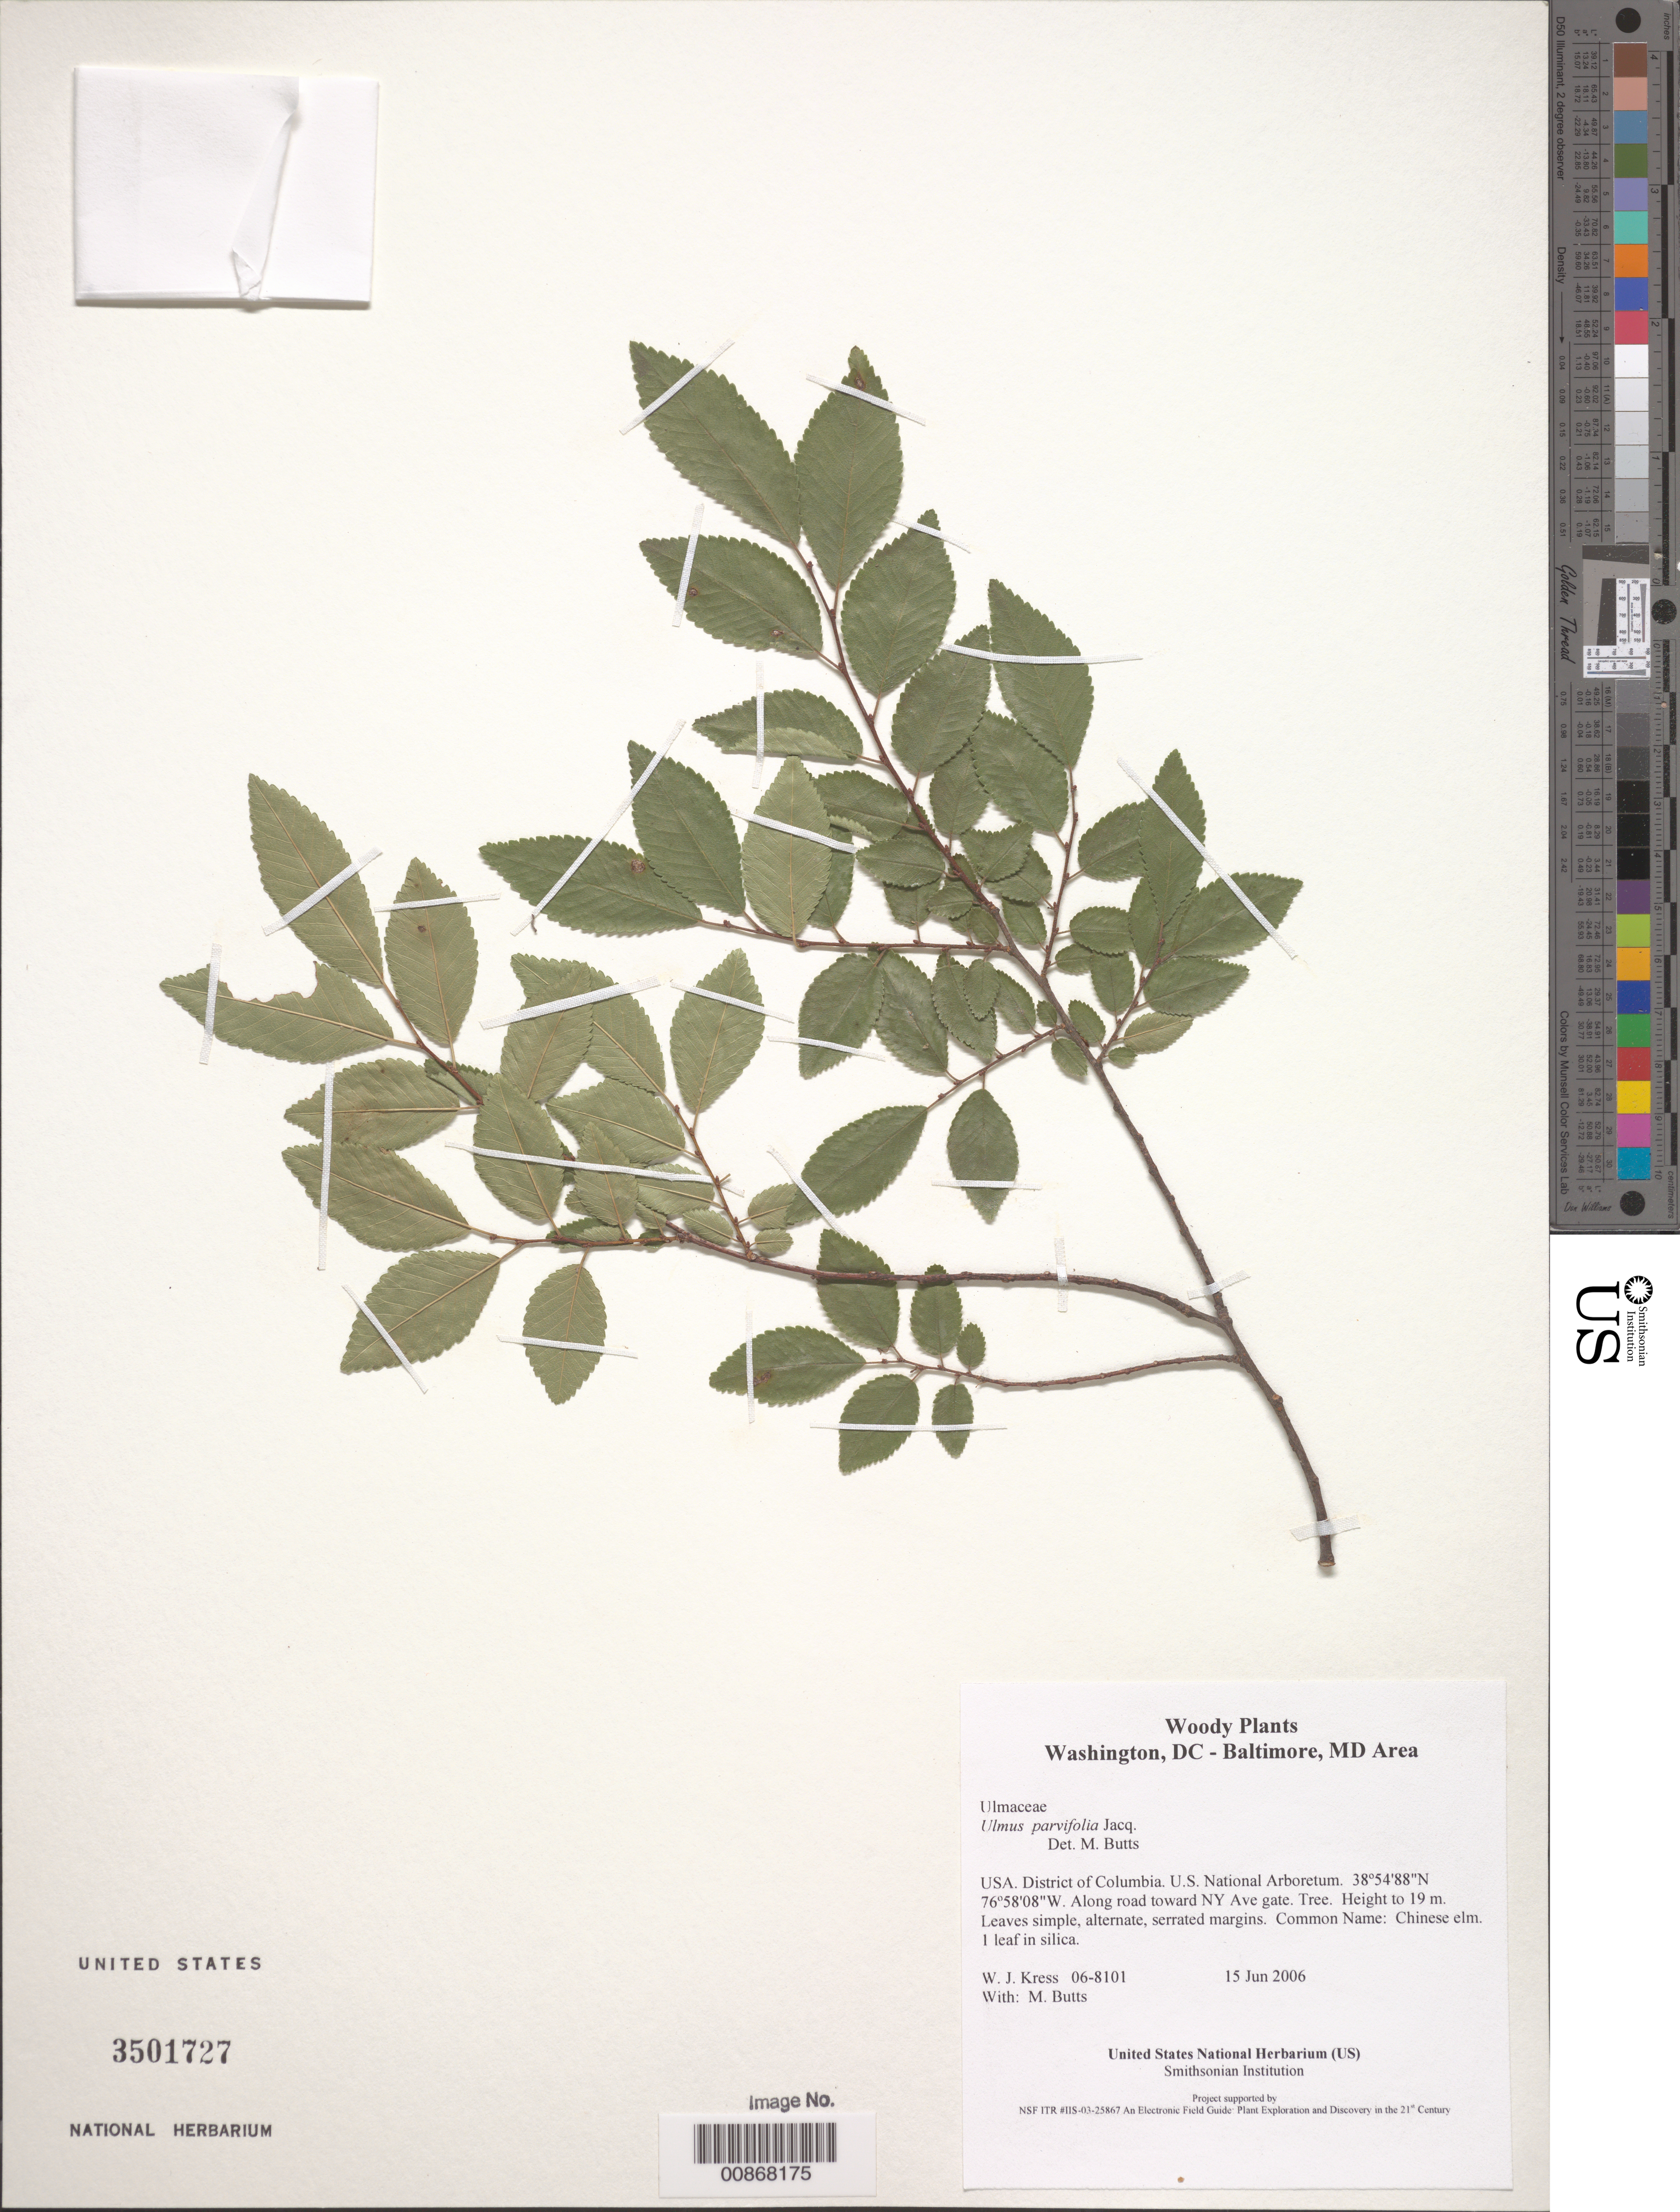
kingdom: Plantae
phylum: Tracheophyta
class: Magnoliopsida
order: Rosales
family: Ulmaceae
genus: Ulmus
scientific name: Ulmus parvifolia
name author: Jacq.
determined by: Butts, M. B.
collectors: W. J. Kress & M. B. Butts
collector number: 06-8101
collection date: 2006-06-15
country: United States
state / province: District of Columbia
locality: U.S. National Arboretum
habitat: Along road toward NY Ave gate.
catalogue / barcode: US 3501727